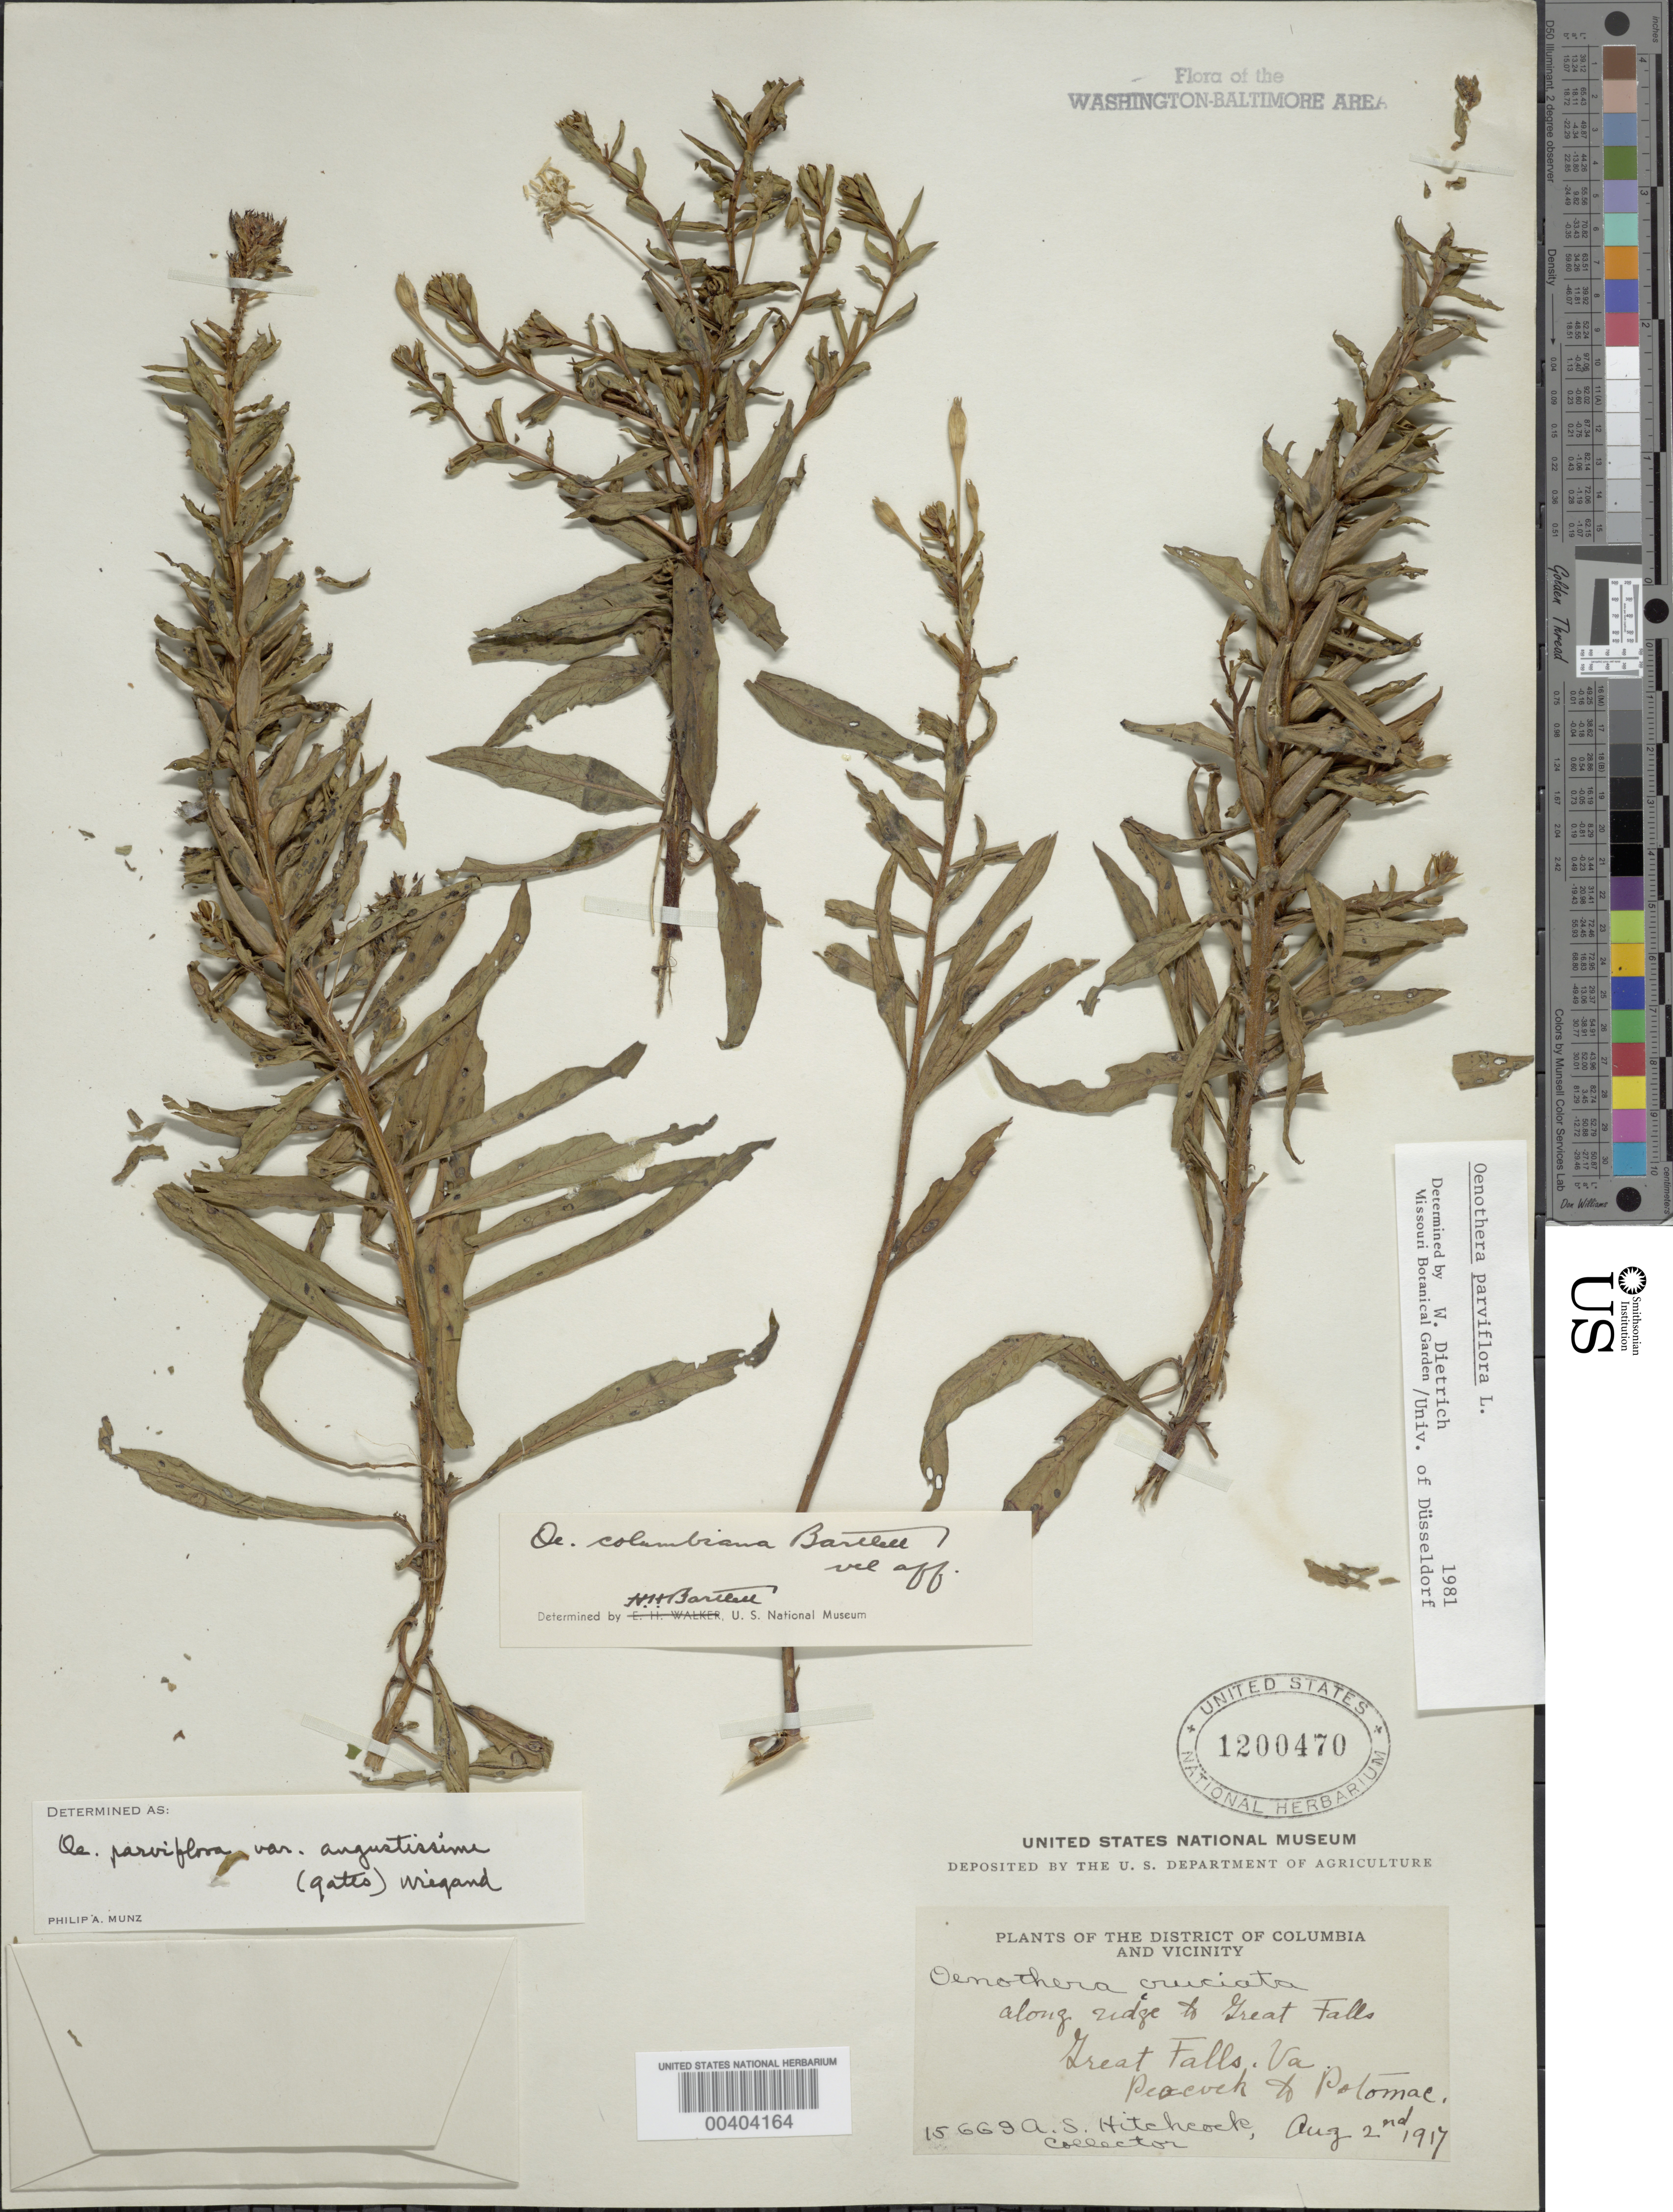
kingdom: Plantae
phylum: Tracheophyta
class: Magnoliopsida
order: Myrtales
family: Onagraceae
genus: Oenothera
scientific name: Oenothera parviflora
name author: L.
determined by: Dietrich, W.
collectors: A. S. Hitchcock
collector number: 15669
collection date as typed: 02 Aug 1917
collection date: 1917-08-02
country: United States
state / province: Virginia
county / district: Fairfax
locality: Great Falls, Peacock to Potomac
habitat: Along ridge to falls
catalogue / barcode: US 1200470